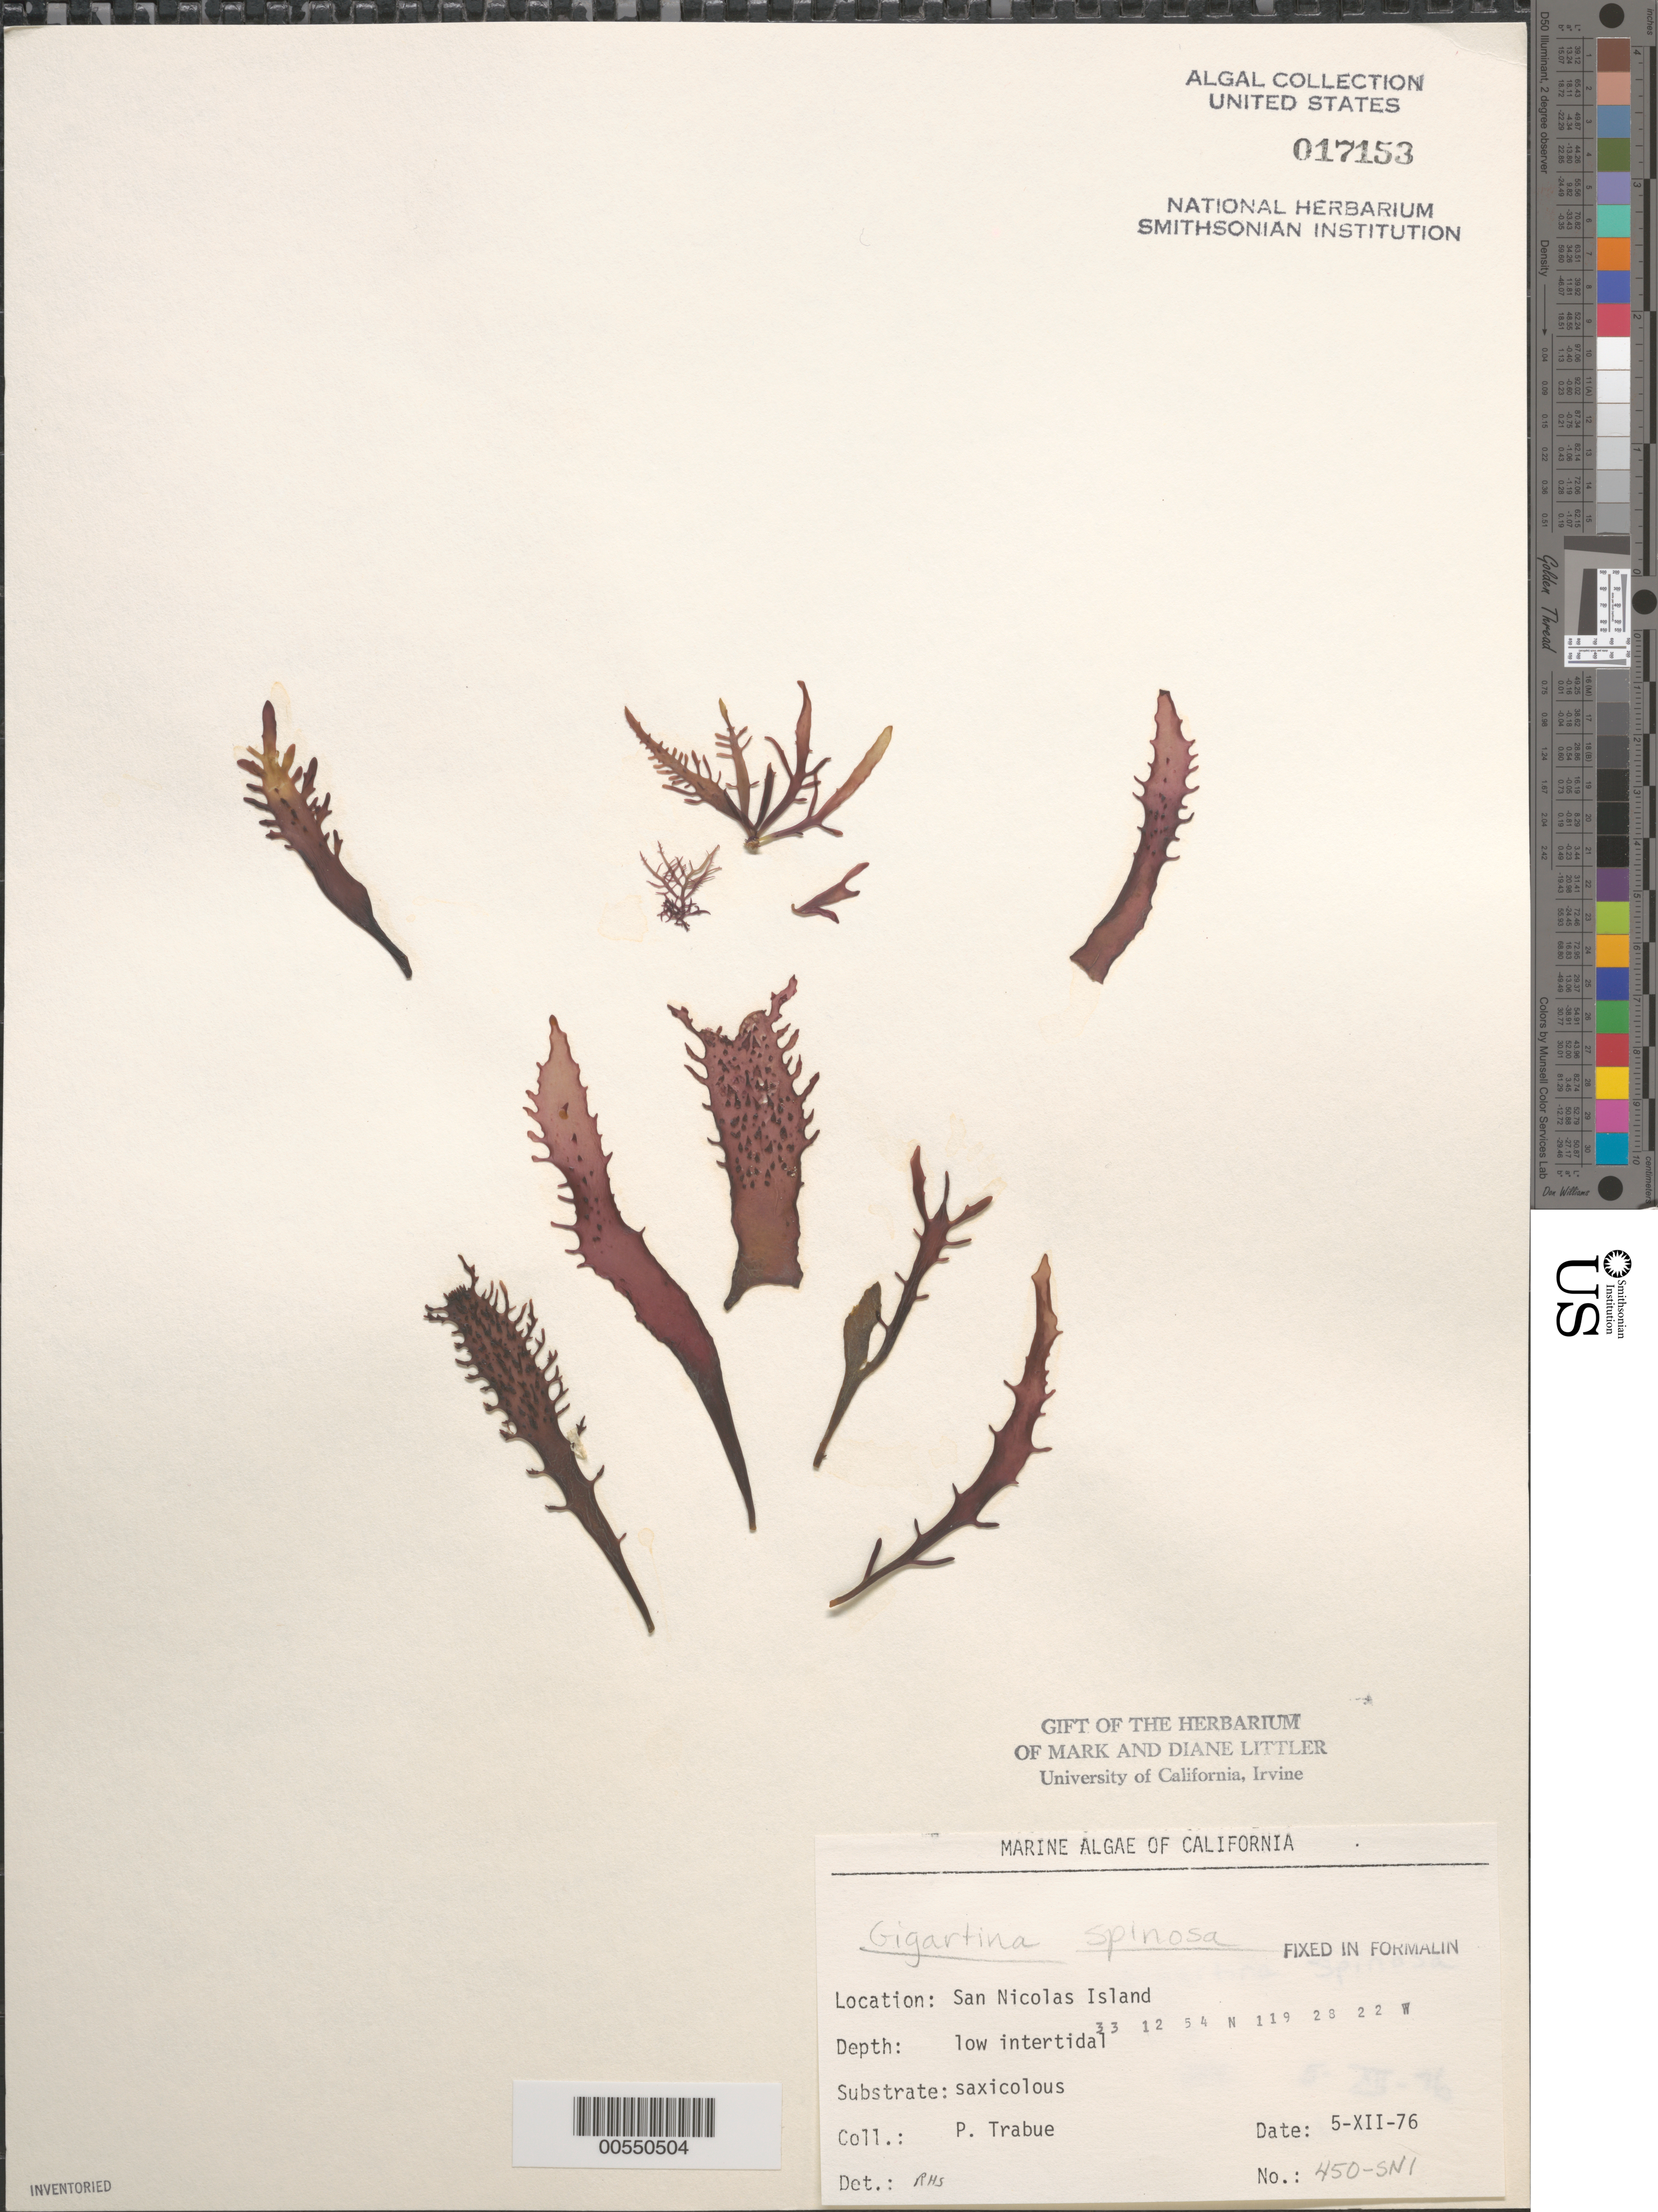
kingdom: Plantae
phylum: Rhodophyta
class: Florideophyceae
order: Gigartinales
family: Gigartinaceae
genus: Chondracanthus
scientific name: Chondracanthus spinosus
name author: (Kütz.) Guiry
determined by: Algae name updating Project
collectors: P. J. Trabue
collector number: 450-sni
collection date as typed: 05 Dec 1976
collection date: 1976-12-05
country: United States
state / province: California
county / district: Ventura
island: San Nicolas Island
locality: Dutch Harbor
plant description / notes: BLM-SOCALBIGHT Rocky Intertidal Survey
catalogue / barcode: US 17153